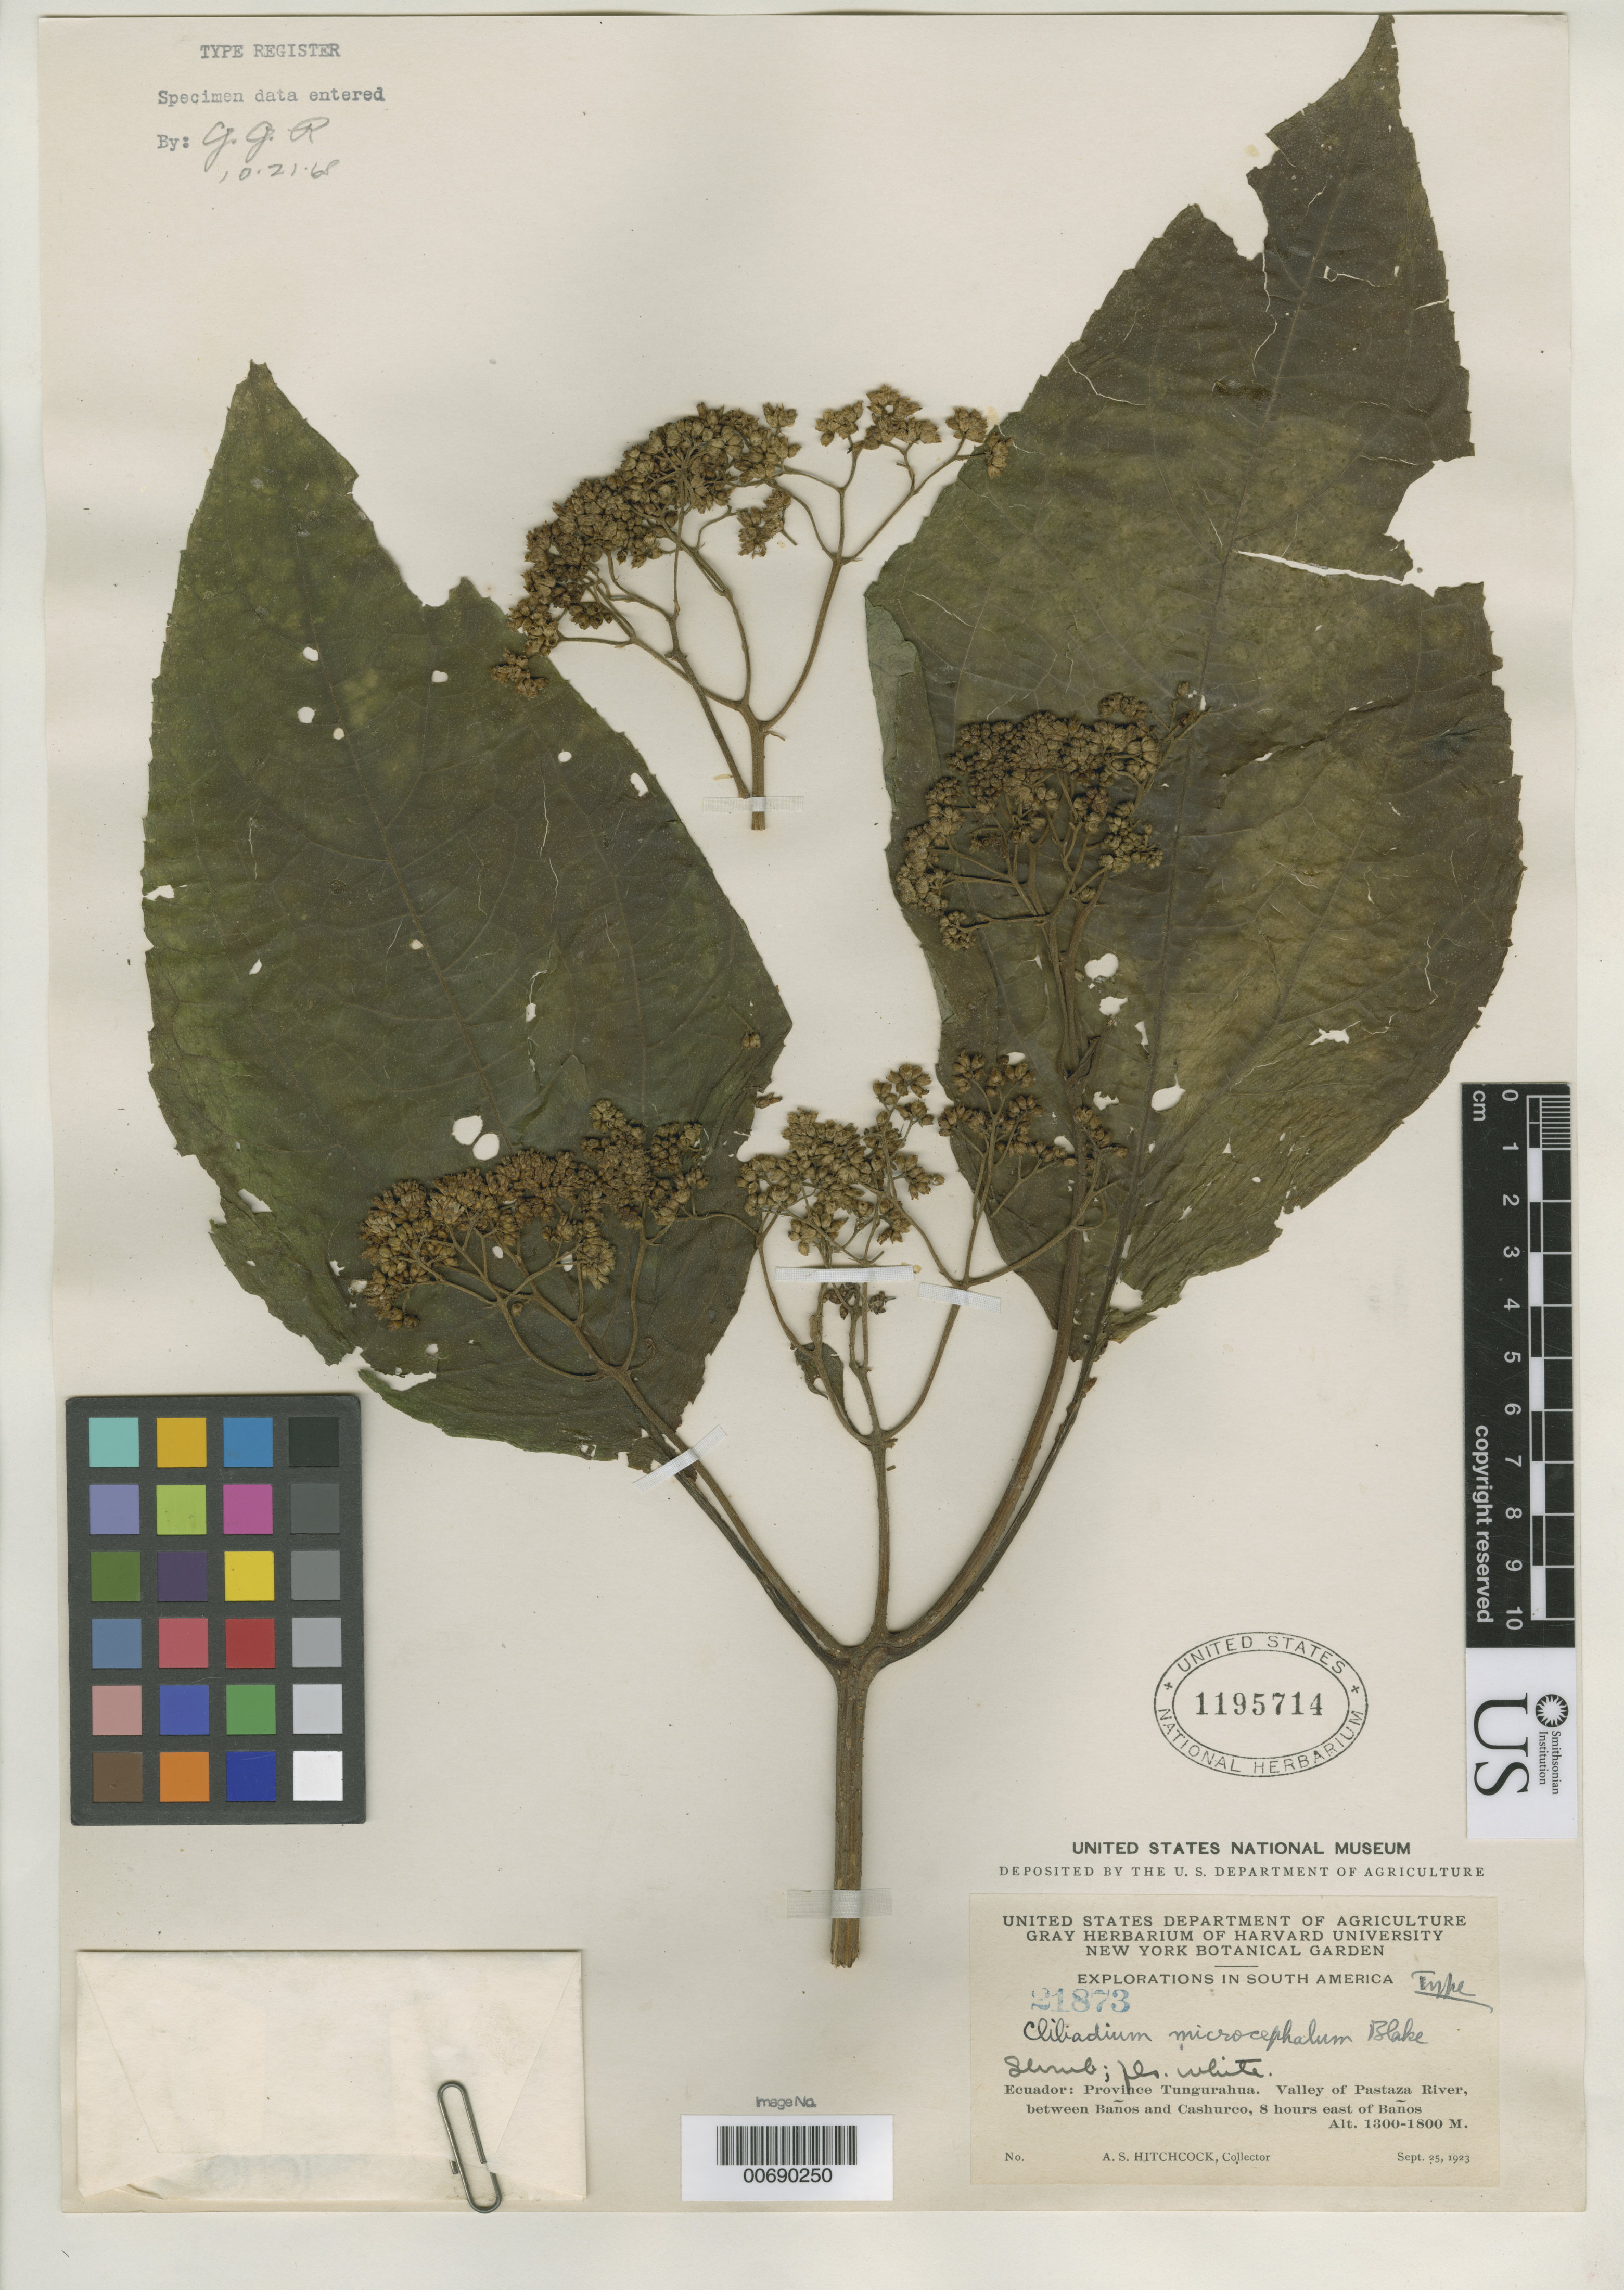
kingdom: Plantae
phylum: Tracheophyta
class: Magnoliopsida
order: Asterales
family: Asteraceae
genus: Clibadium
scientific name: Clibadium microcephalum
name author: S.F. Blake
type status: Holotype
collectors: A. S. Hitchcock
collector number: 21873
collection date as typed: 25 Sep 1923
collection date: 1923-09-25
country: Ecuador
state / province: Tungurahua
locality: Valley of Postaza River, between Banos & Cashurco.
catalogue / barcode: US 1195714